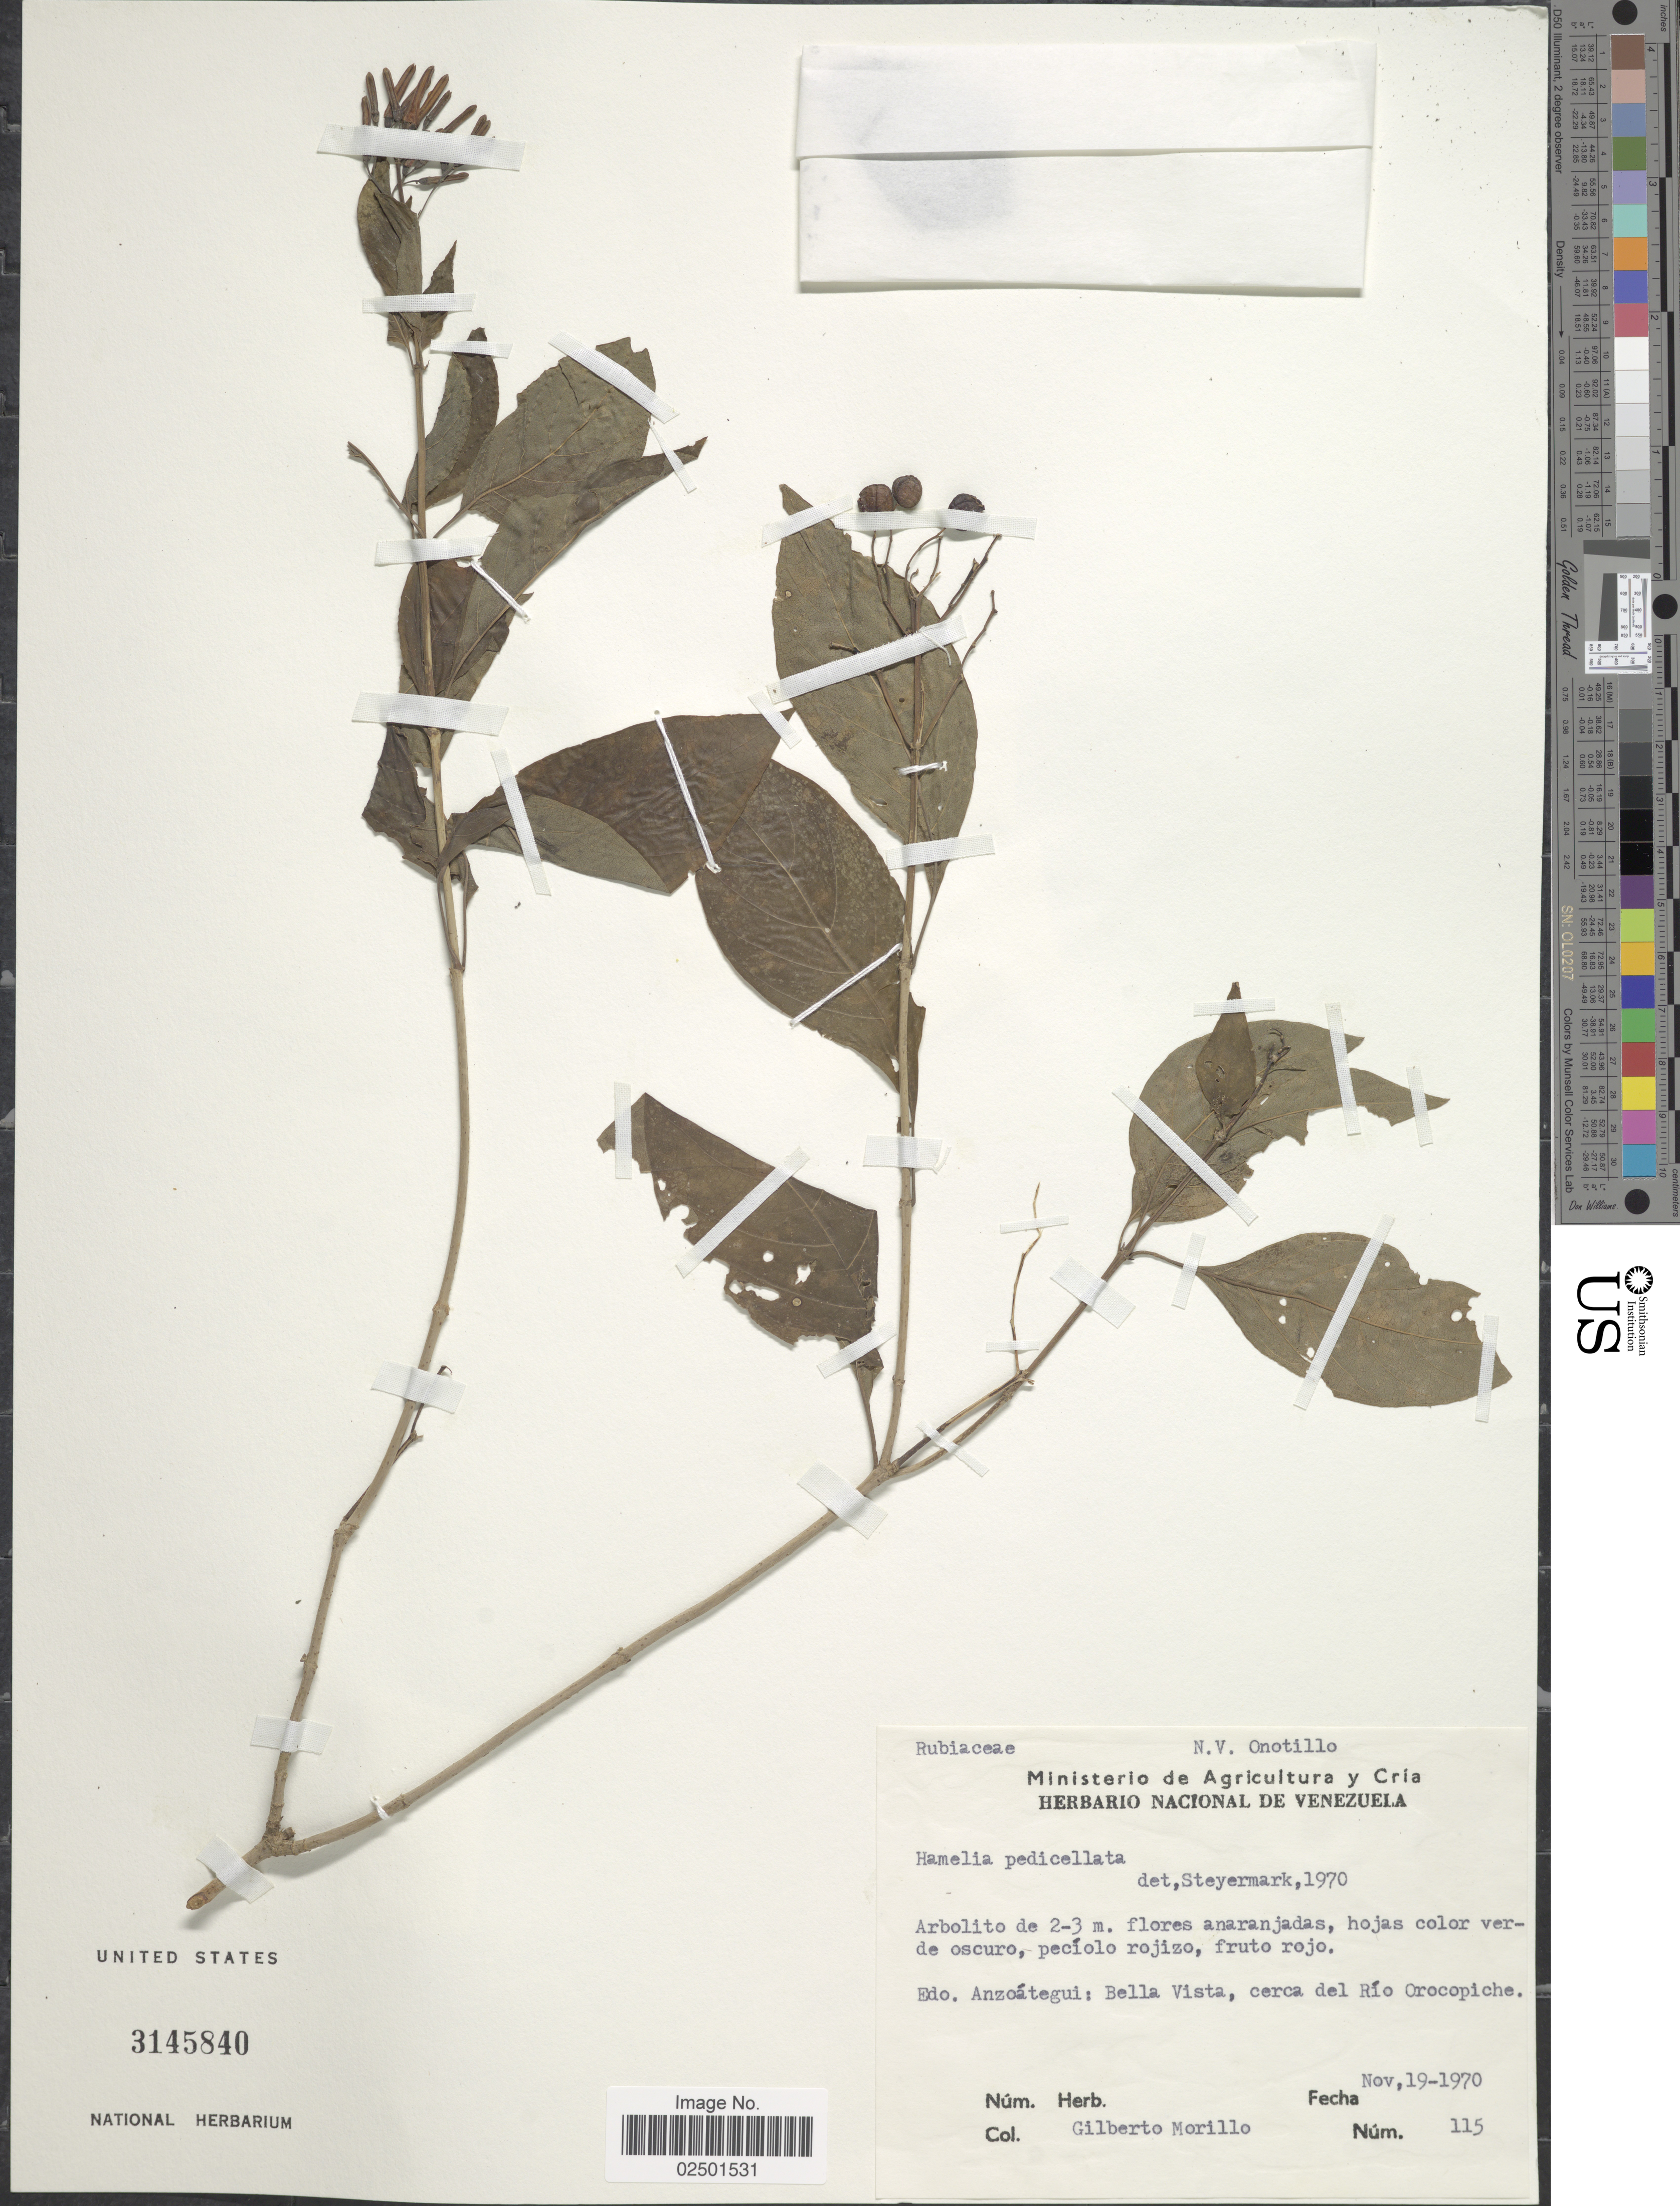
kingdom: Plantae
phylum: Tracheophyta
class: Magnoliopsida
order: Gentianales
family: Rubiaceae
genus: Hamelia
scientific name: Hamelia patens var. glabra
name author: Oerst.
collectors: G. N. Morillo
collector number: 115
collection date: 1970-11-19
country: Venezuela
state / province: Anzoategui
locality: Bella Vista, cerca del Rio Orocopiche.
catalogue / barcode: US 3145840